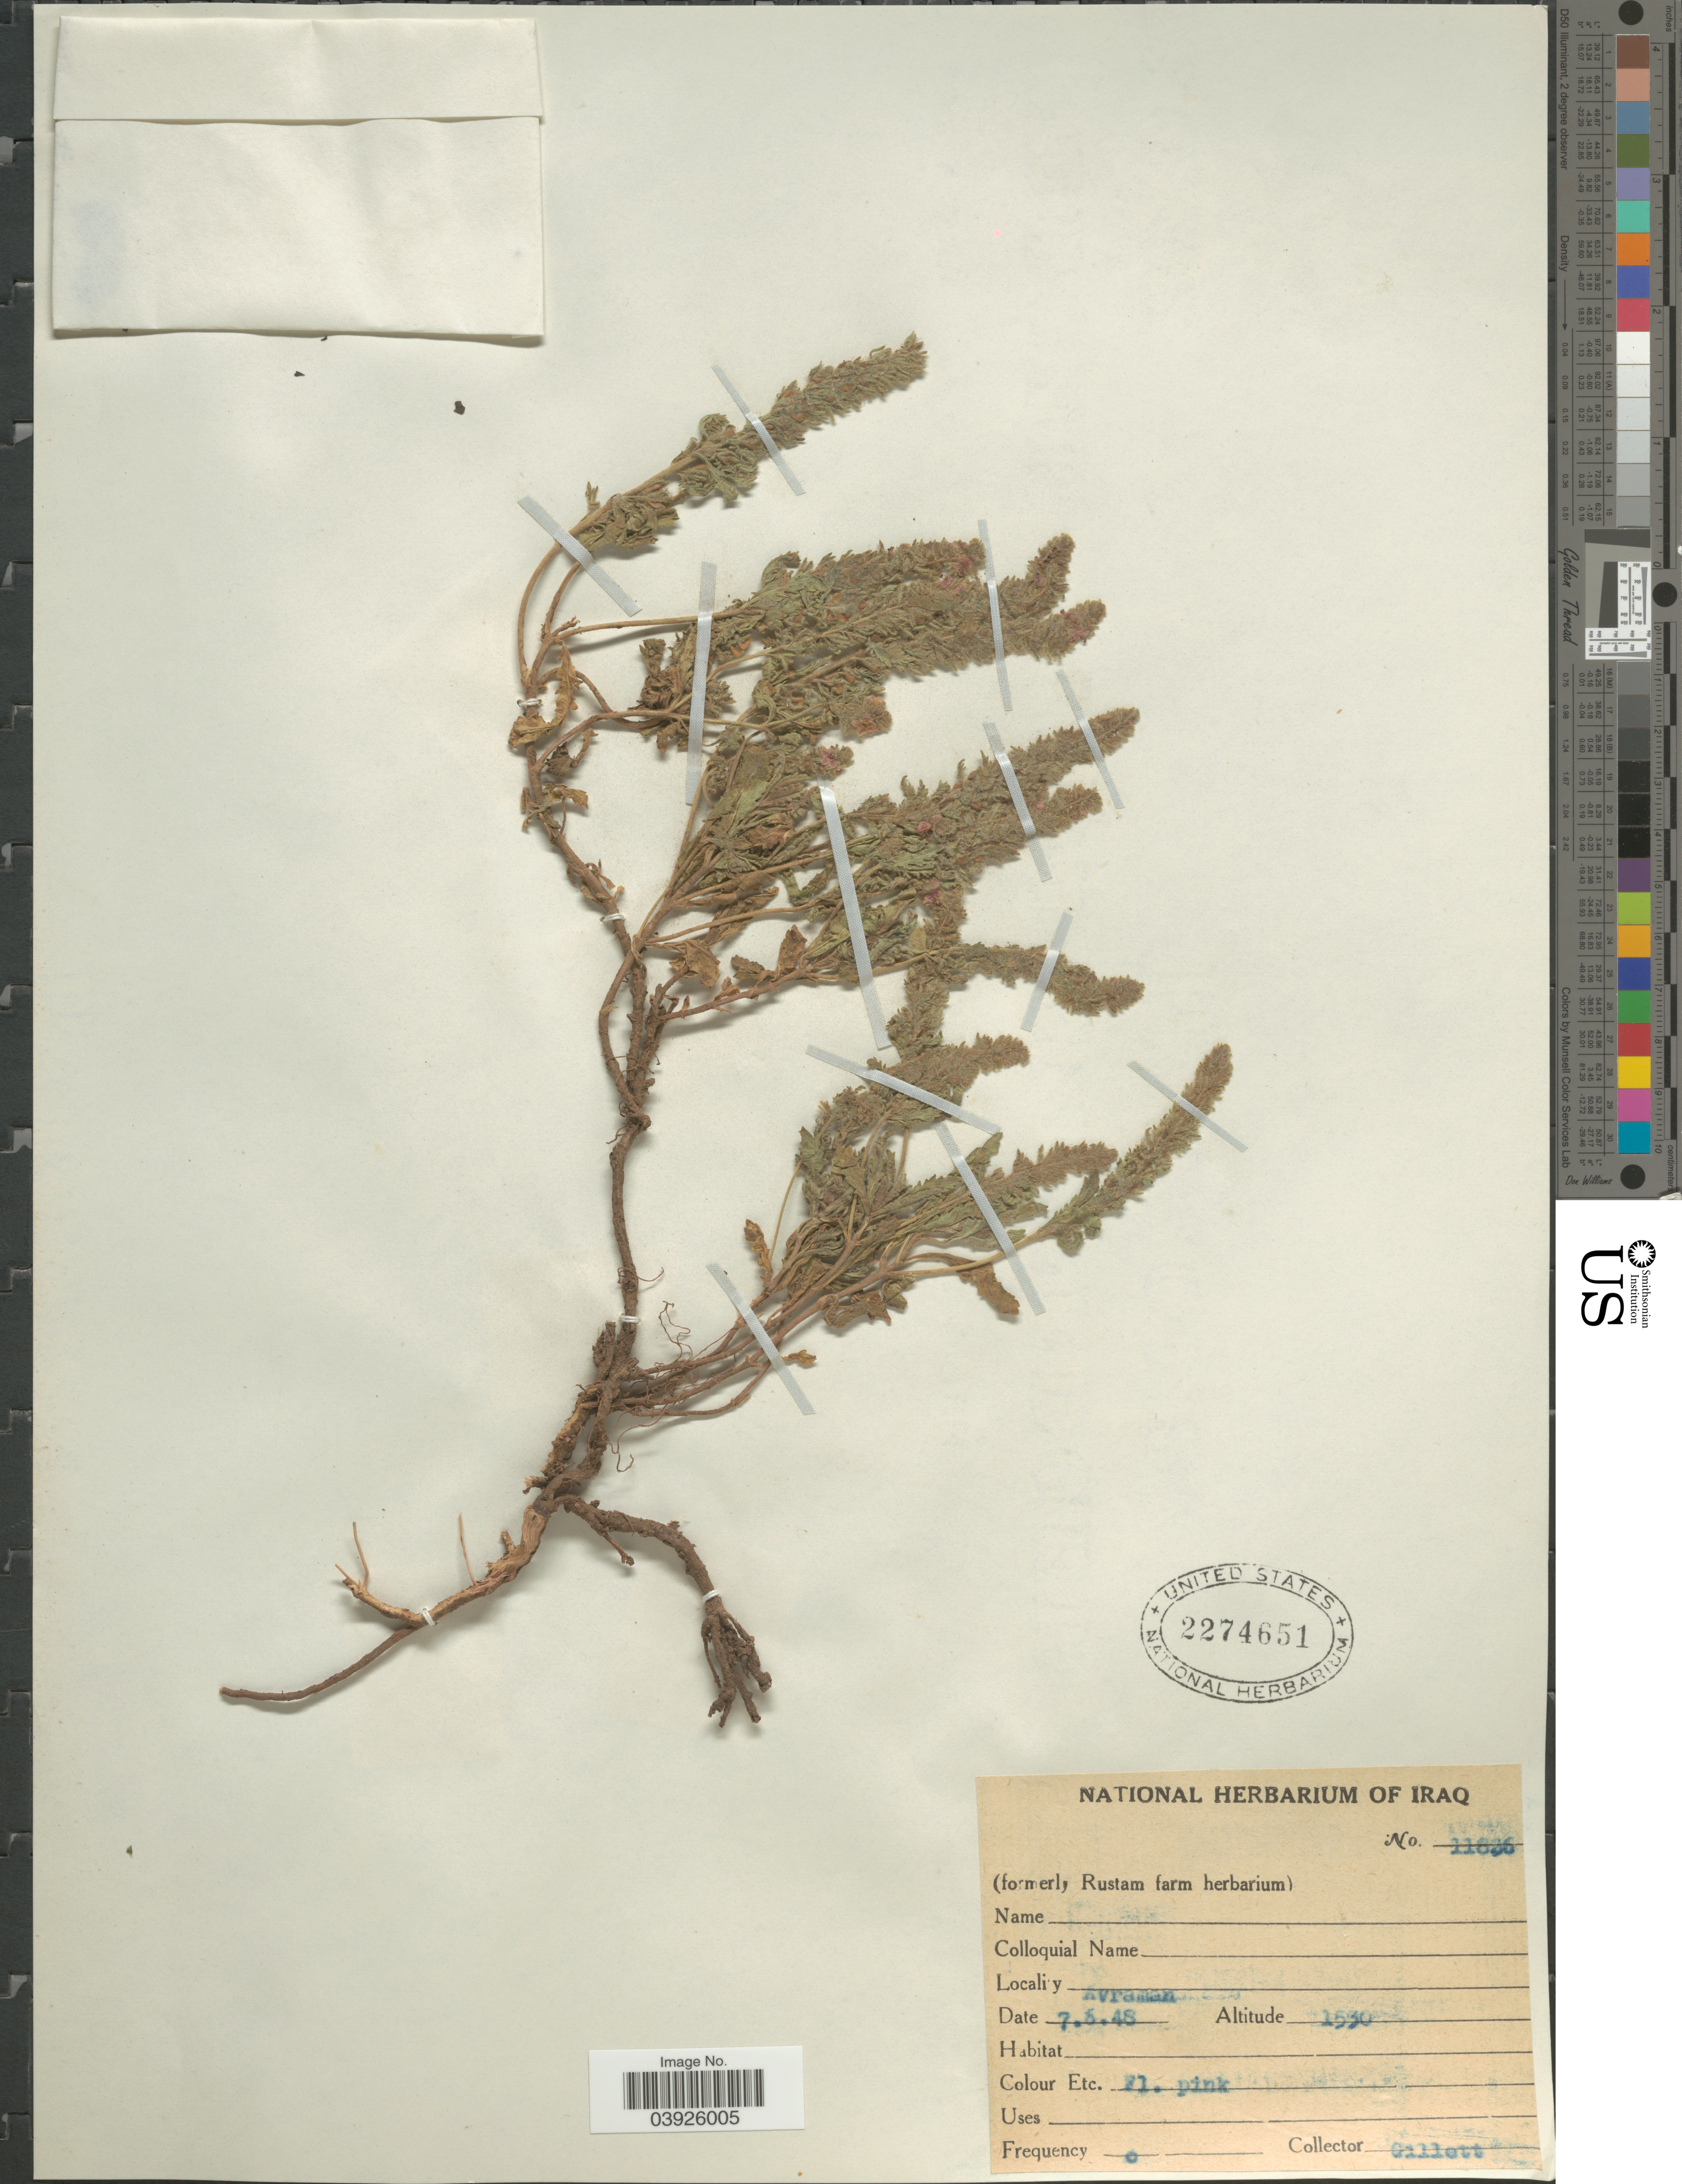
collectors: Gillett, --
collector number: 11836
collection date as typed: Transcribed d/m/y: 7/6/48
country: Iraq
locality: Avraman.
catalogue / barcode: US 2274651